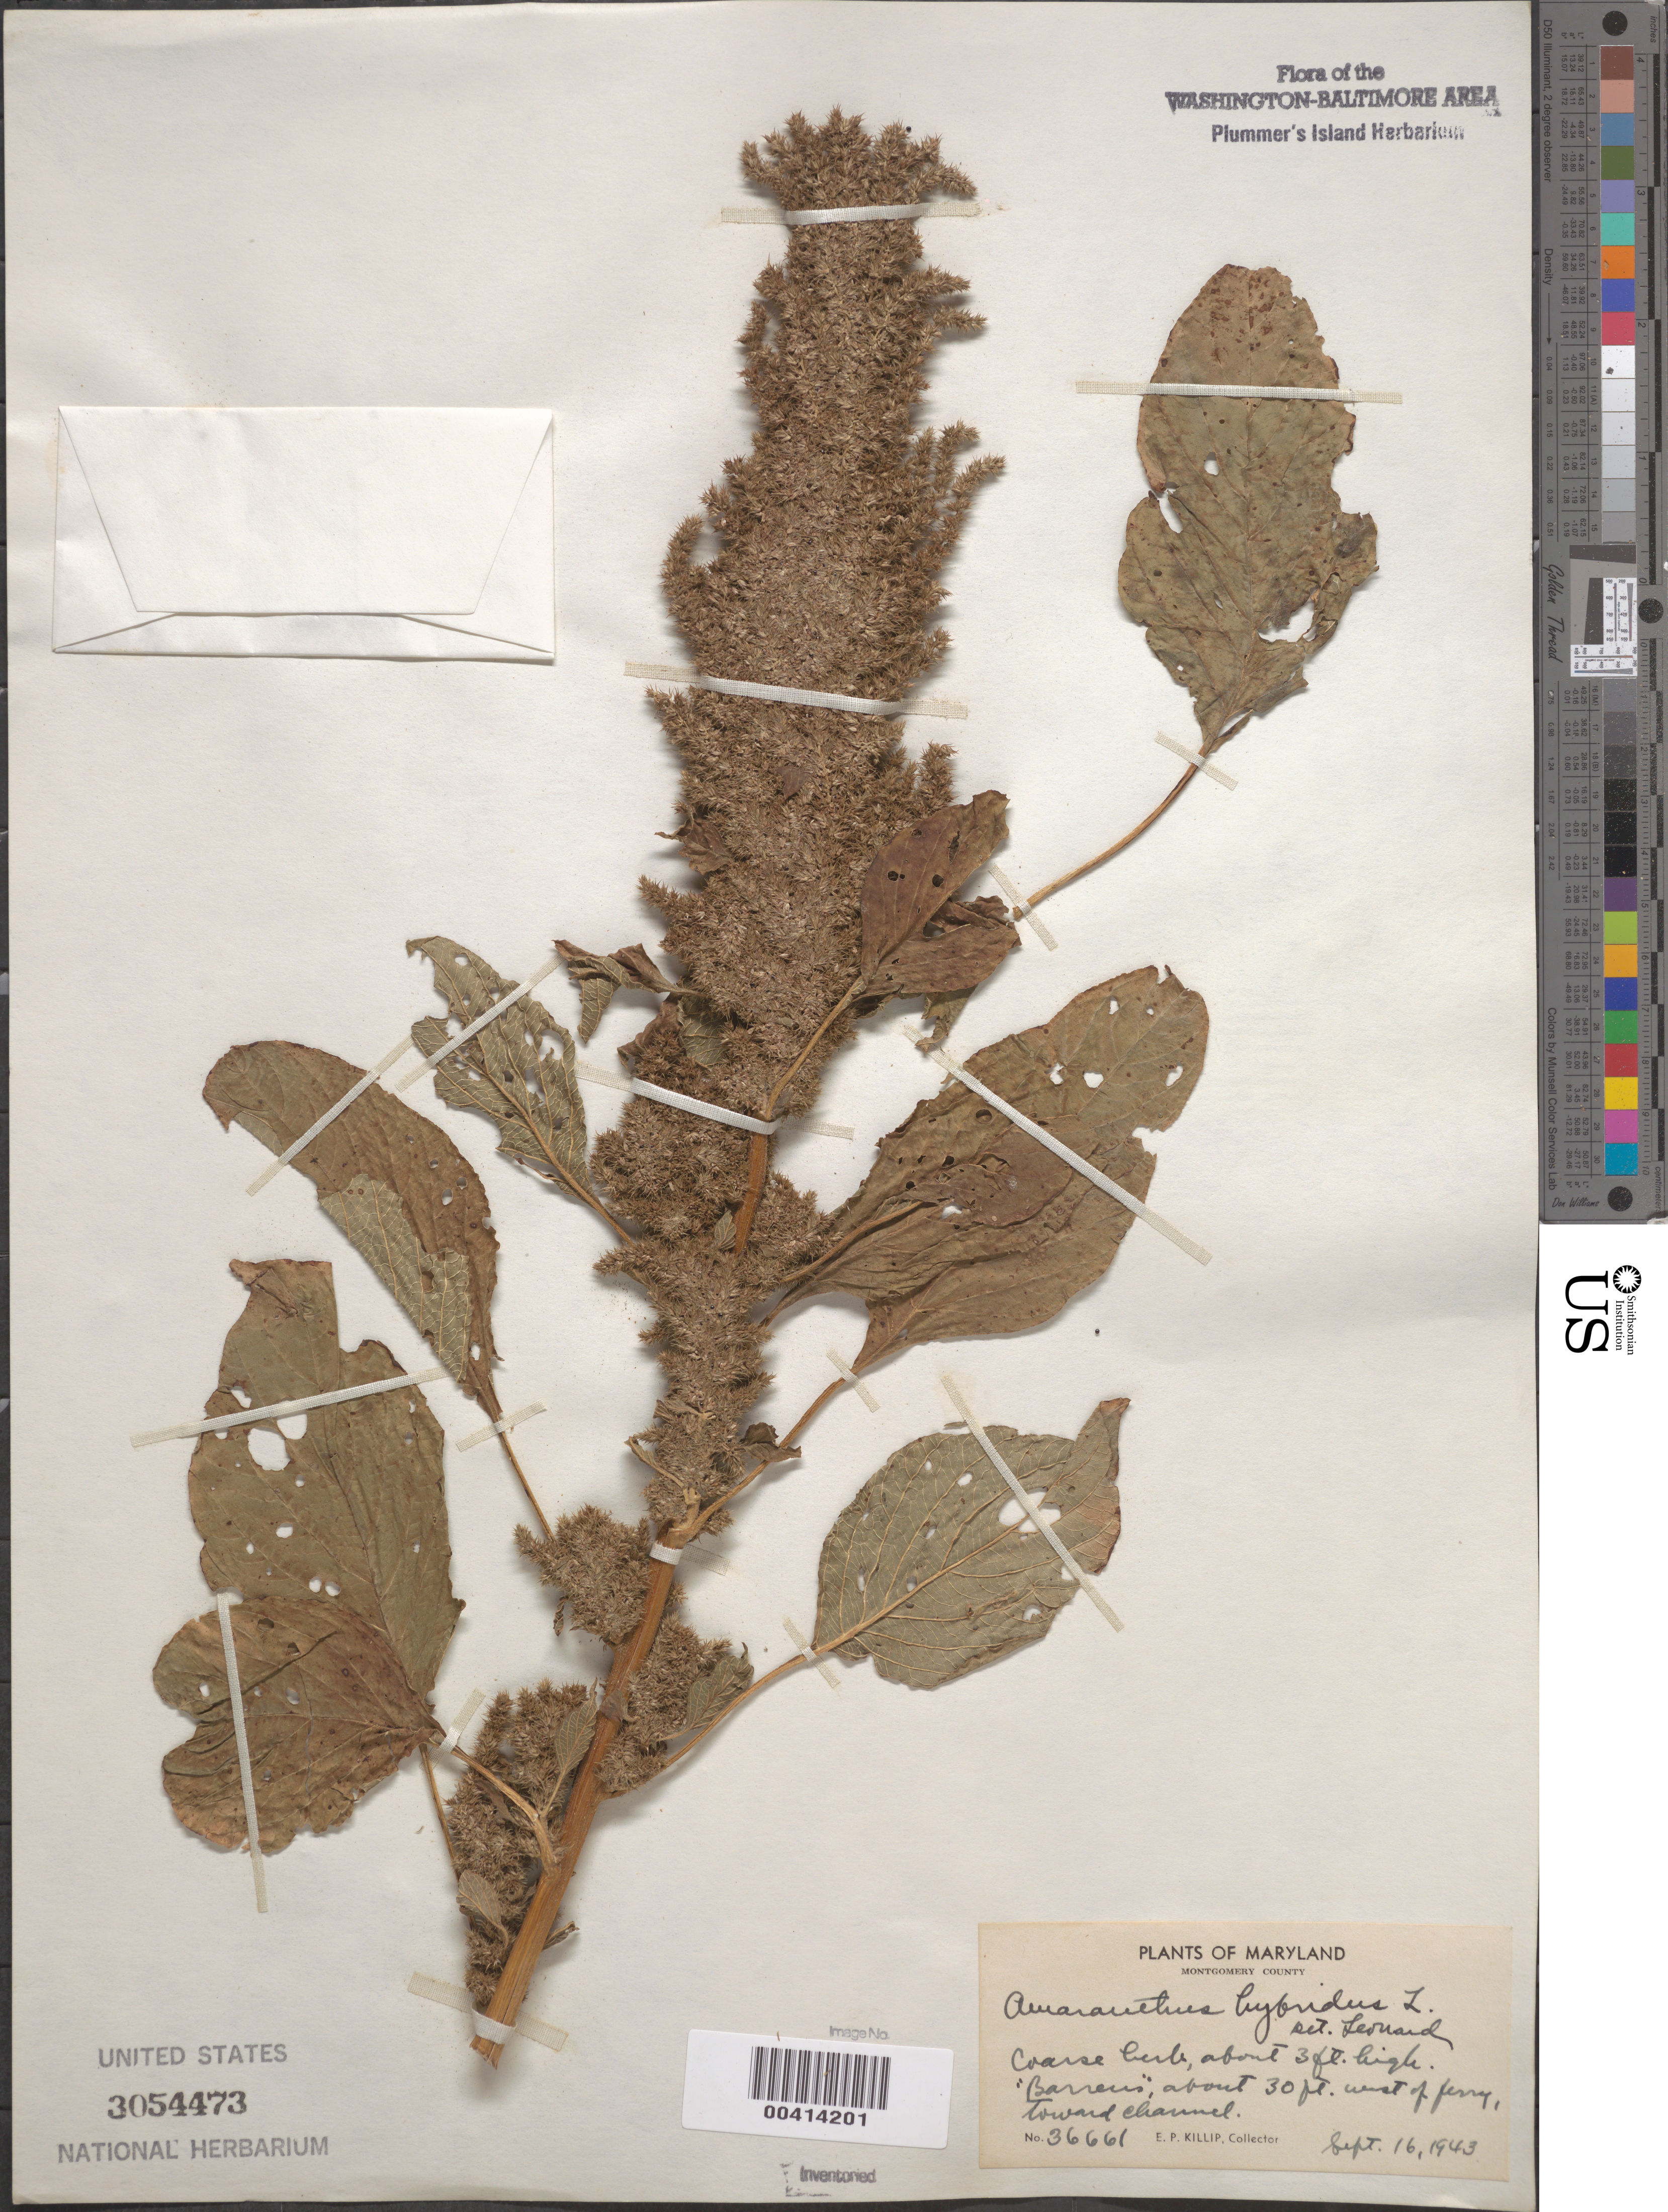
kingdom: Plantae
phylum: Tracheophyta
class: Magnoliopsida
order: Caryophyllales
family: Amaranthaceae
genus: Amaranthus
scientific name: Amaranthus hybridus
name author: L.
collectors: E. P. Killip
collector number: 36661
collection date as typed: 16 Sep 1943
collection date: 1943-09-16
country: United States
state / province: Maryland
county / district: Montgomery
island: Plummers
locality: Plummer's Island; "barrens" about 30 Ft. west of Ferry, toward clearing C. & O. Canal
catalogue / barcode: US 3054473